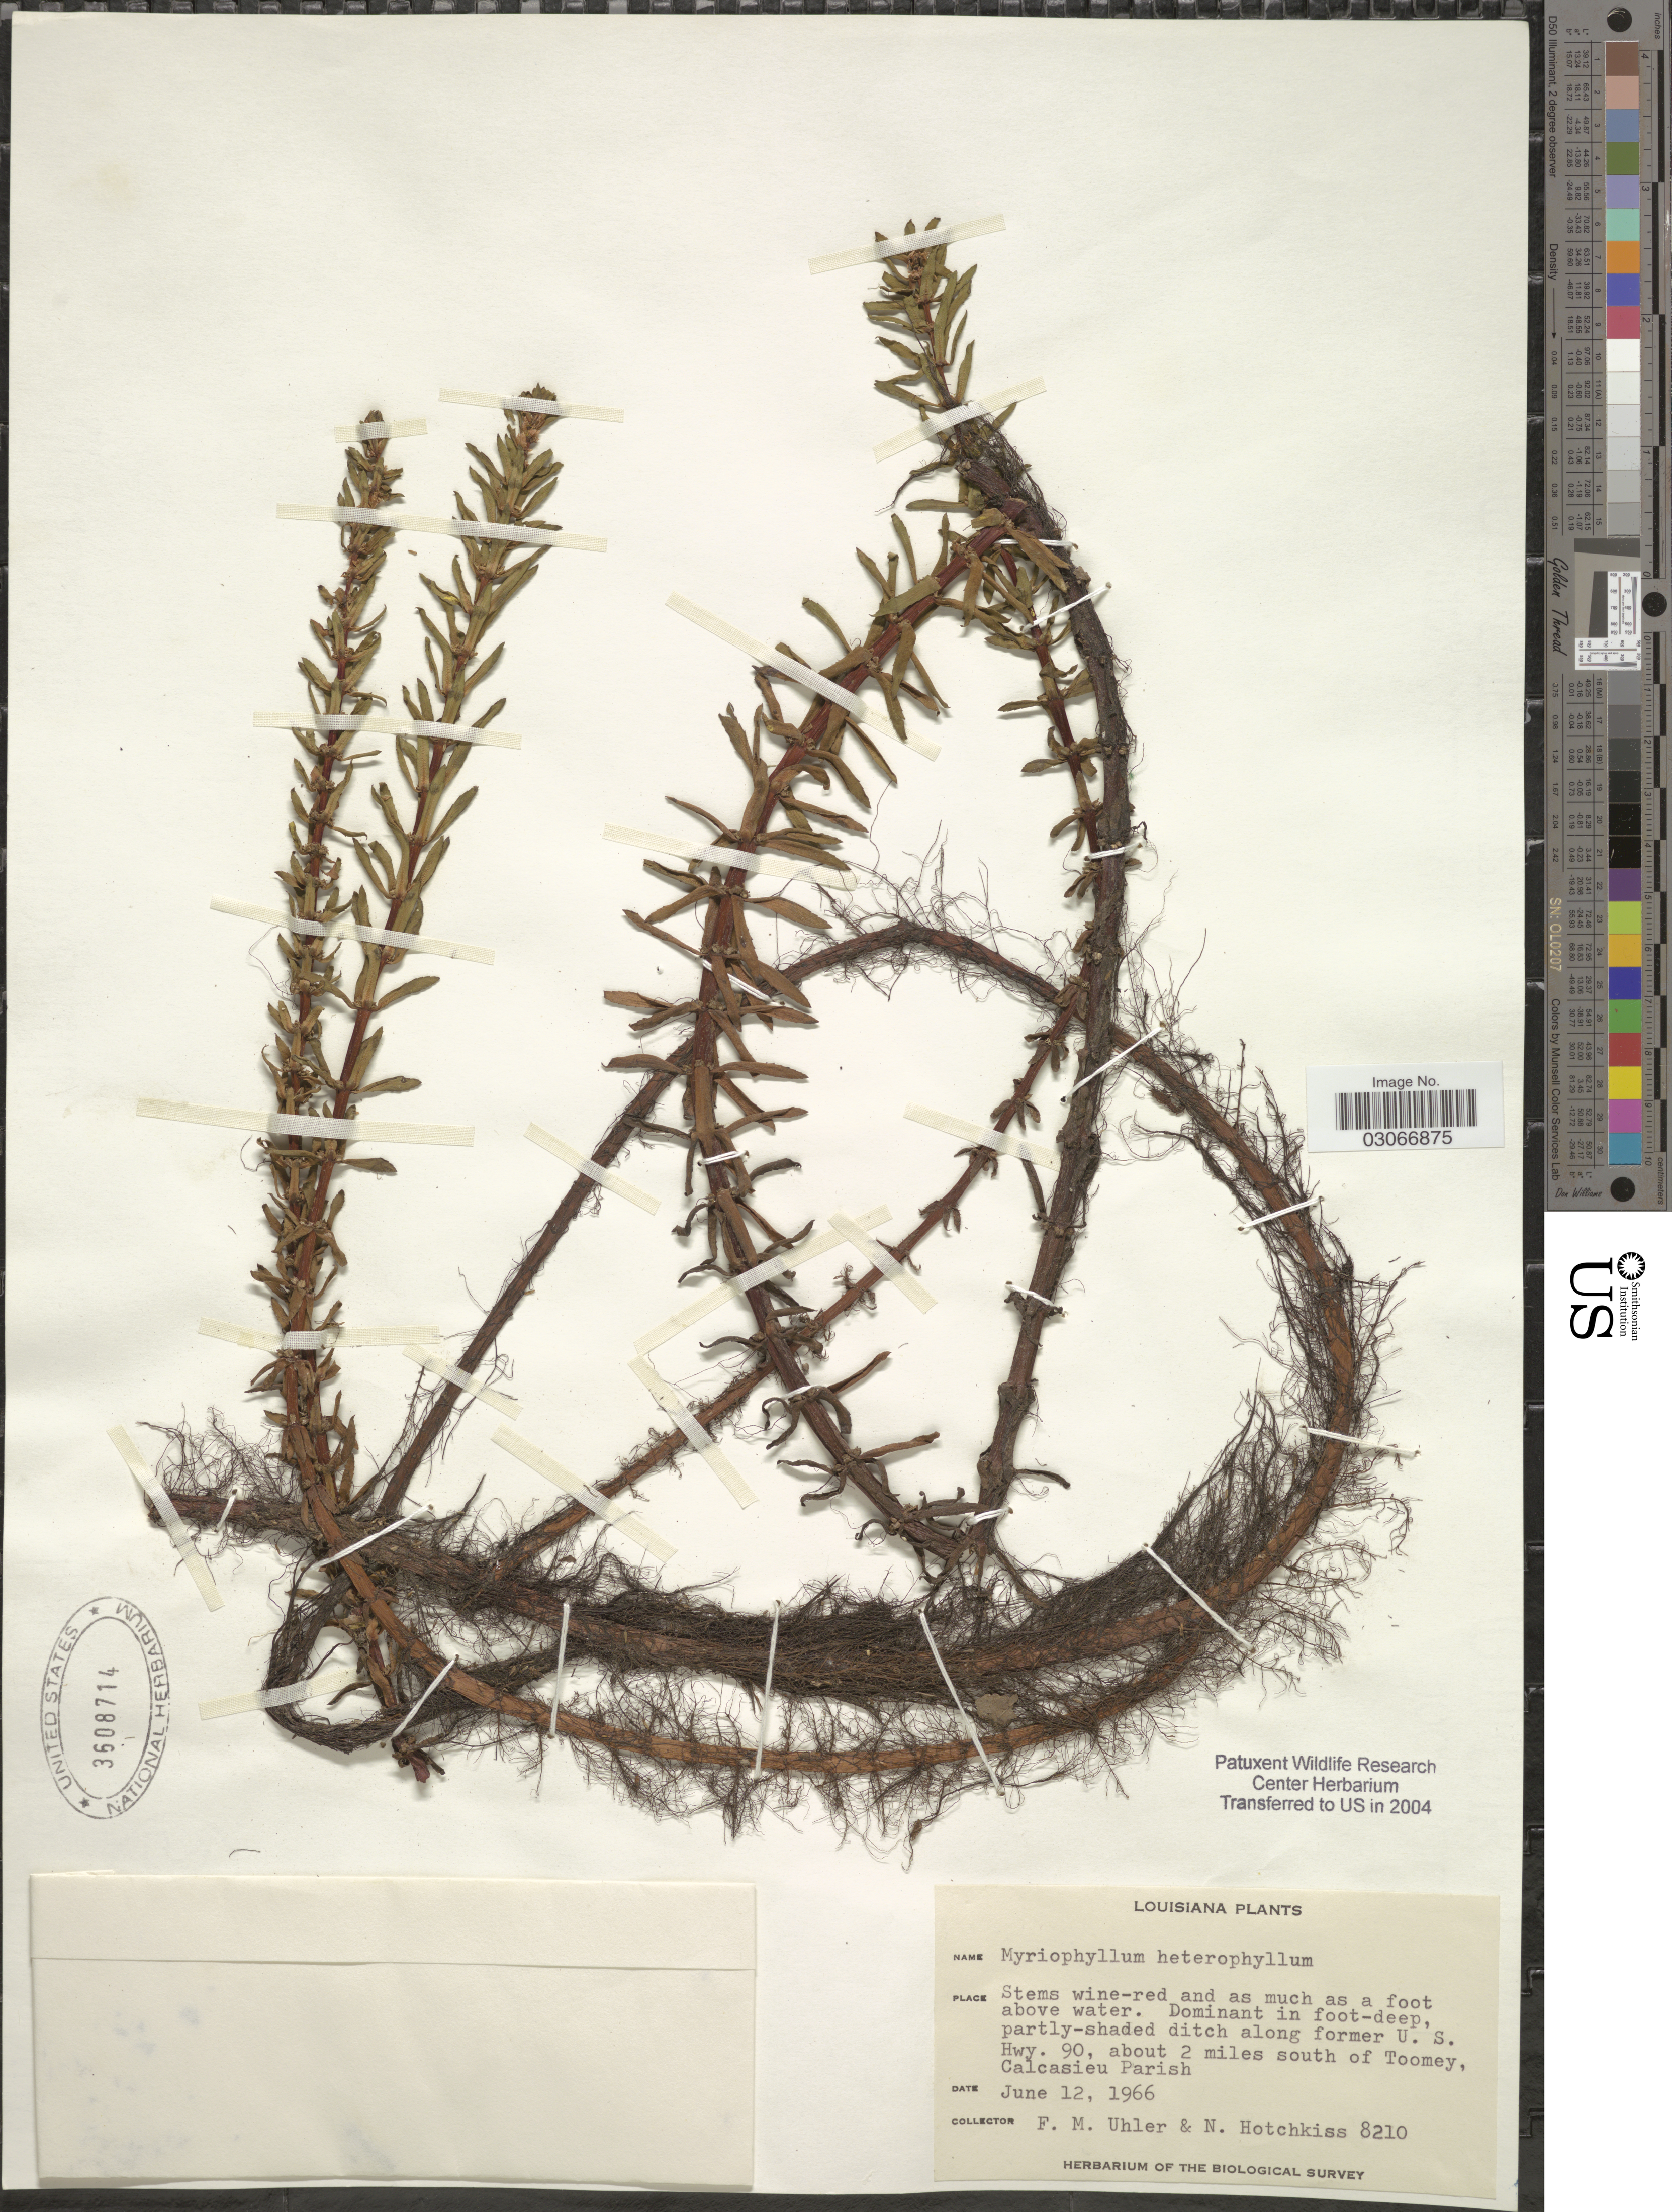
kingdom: Plantae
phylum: Tracheophyta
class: Magnoliopsida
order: Saxifragales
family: Haloragaceae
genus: Myriophyllum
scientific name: Myriophyllum heterophyllum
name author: Michx.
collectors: F. M. Uhler & N. Hotchkiss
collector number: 8210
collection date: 1966-06-12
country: United States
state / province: Louisiana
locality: Partly-shaded ditch along former U.S. Hwy. 90, about 2 miles south of Toomey, Calcasieu Parish.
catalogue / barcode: US 3608714